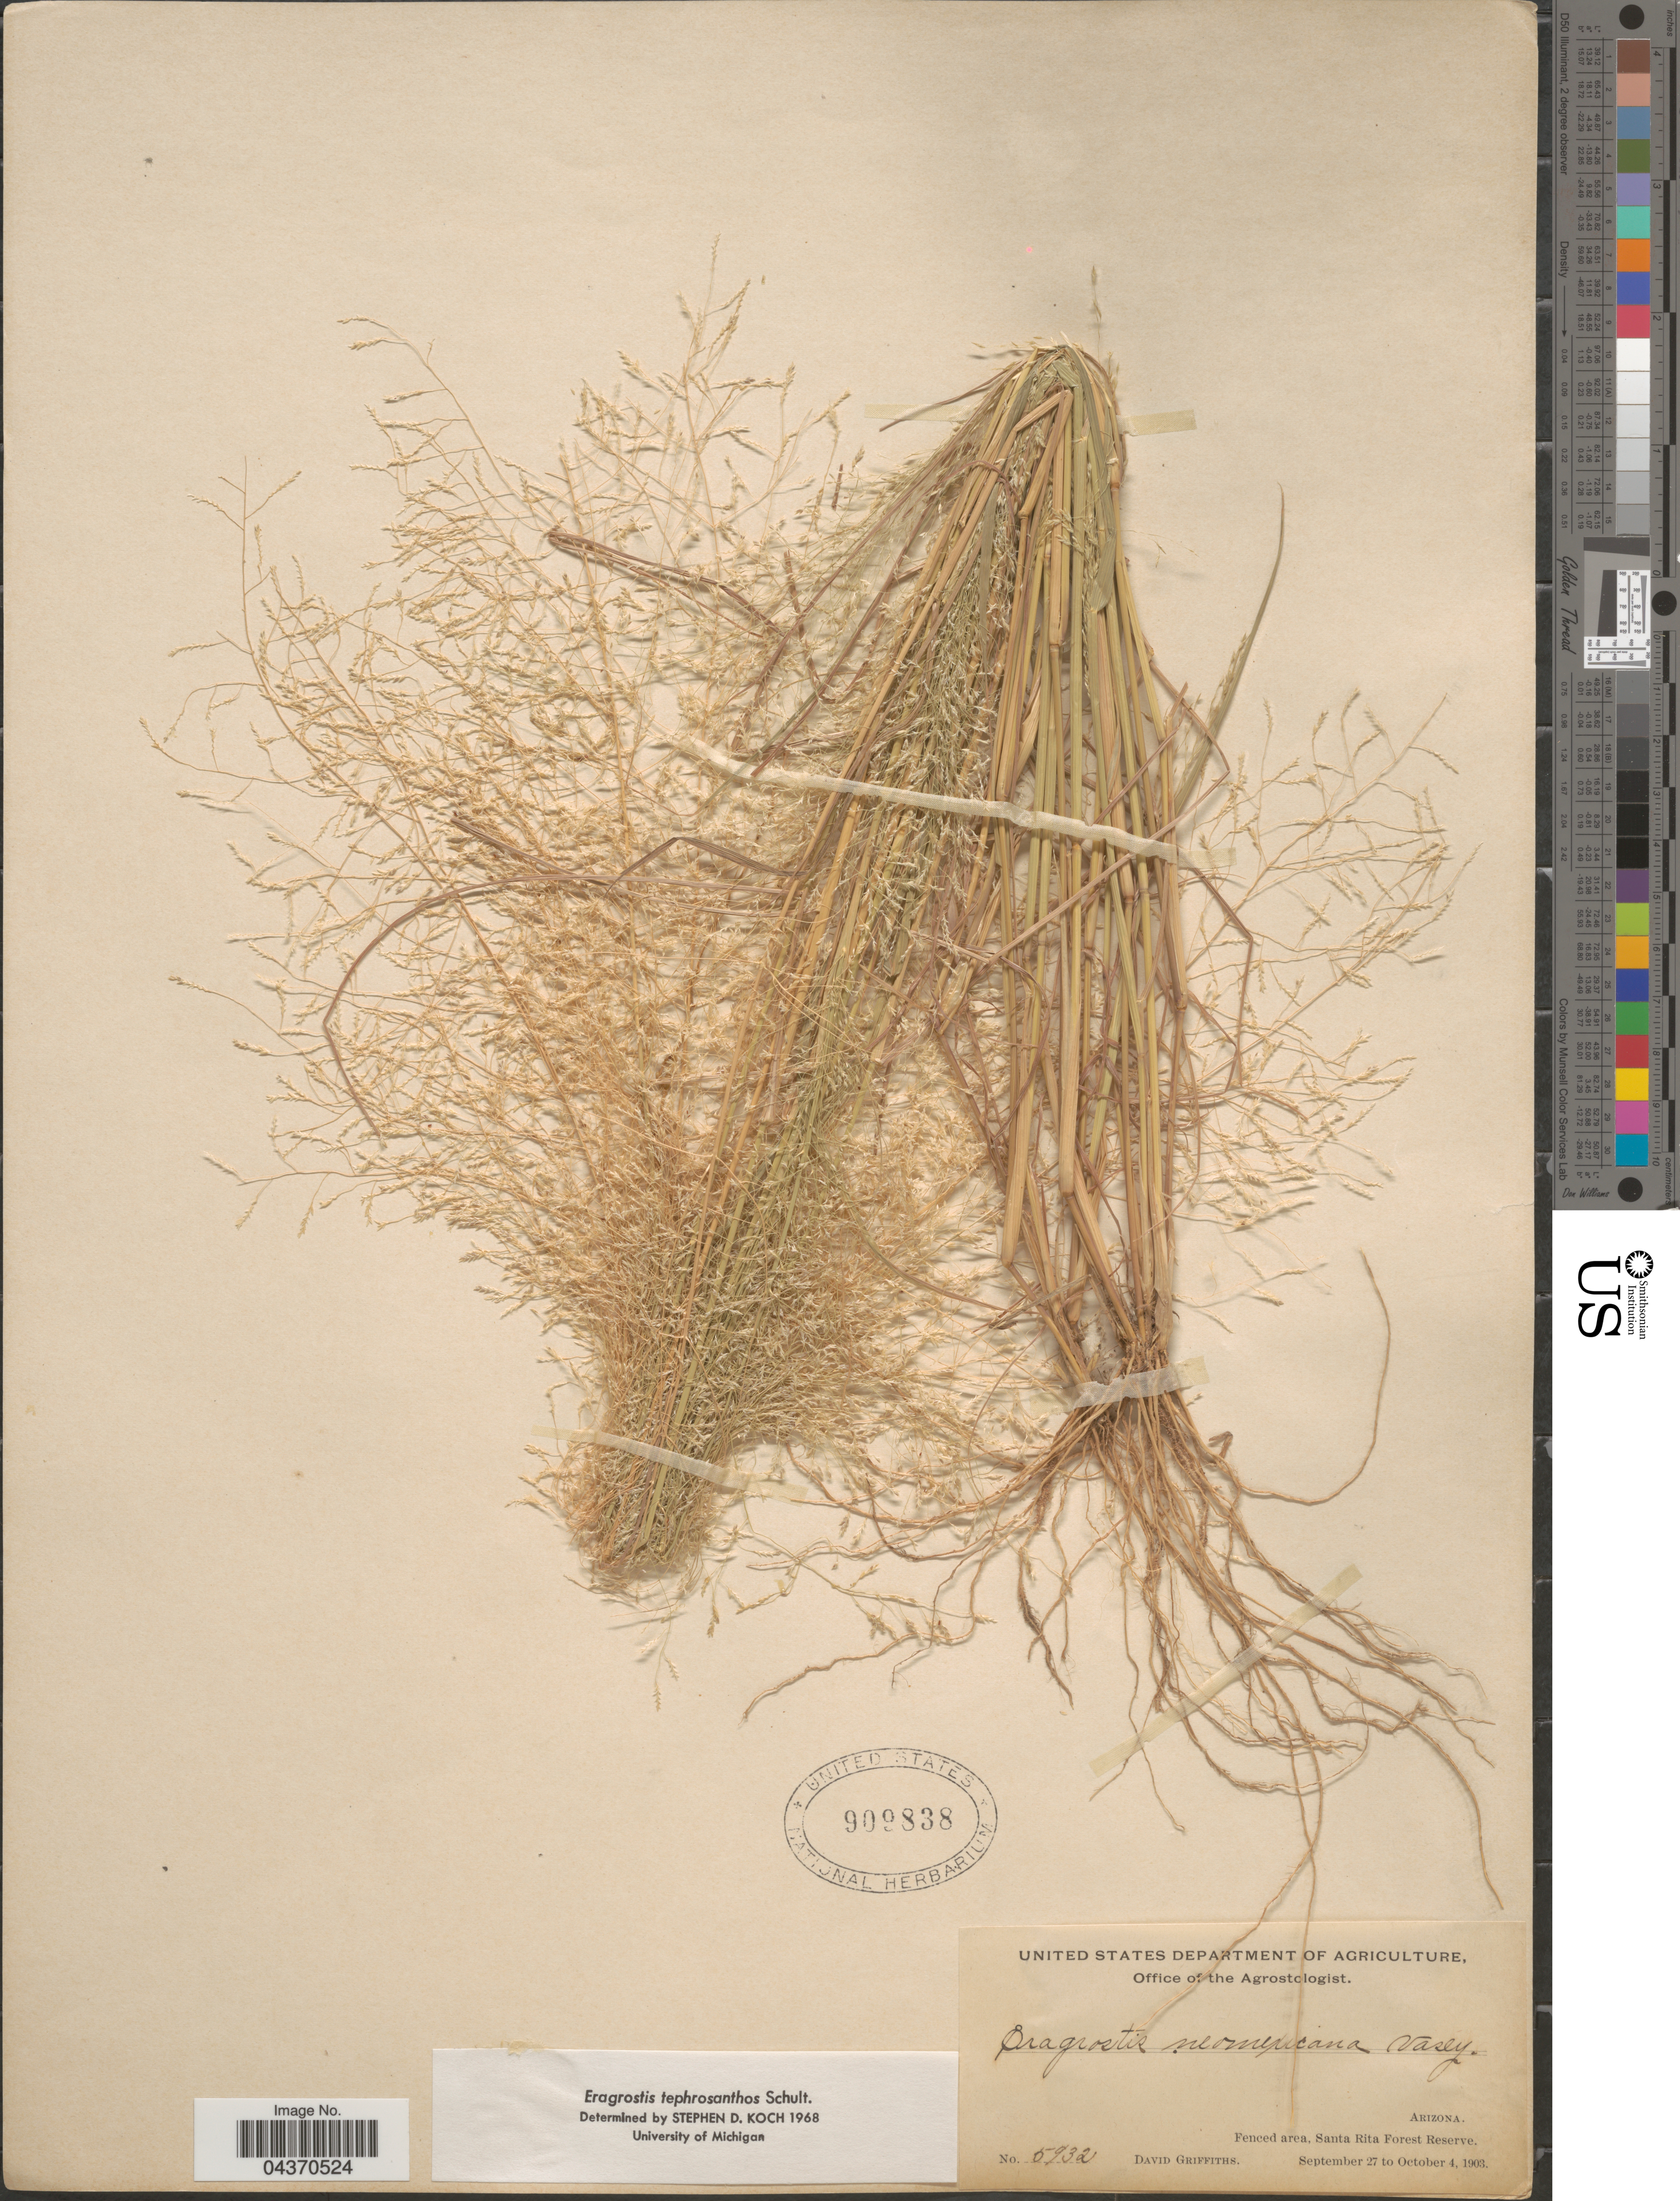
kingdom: Plantae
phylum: Tracheophyta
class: Liliopsida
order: Poales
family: Poaceae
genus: Eragrostis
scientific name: Eragrostis pectinacea var. miserrima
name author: (E. Fourn.) Reeder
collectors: D. Griffiths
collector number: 5932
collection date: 1903-09-27/1903-10-04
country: United States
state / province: Arizona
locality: Fenced area, Santa Rita Forest Reserve.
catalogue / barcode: US 909838